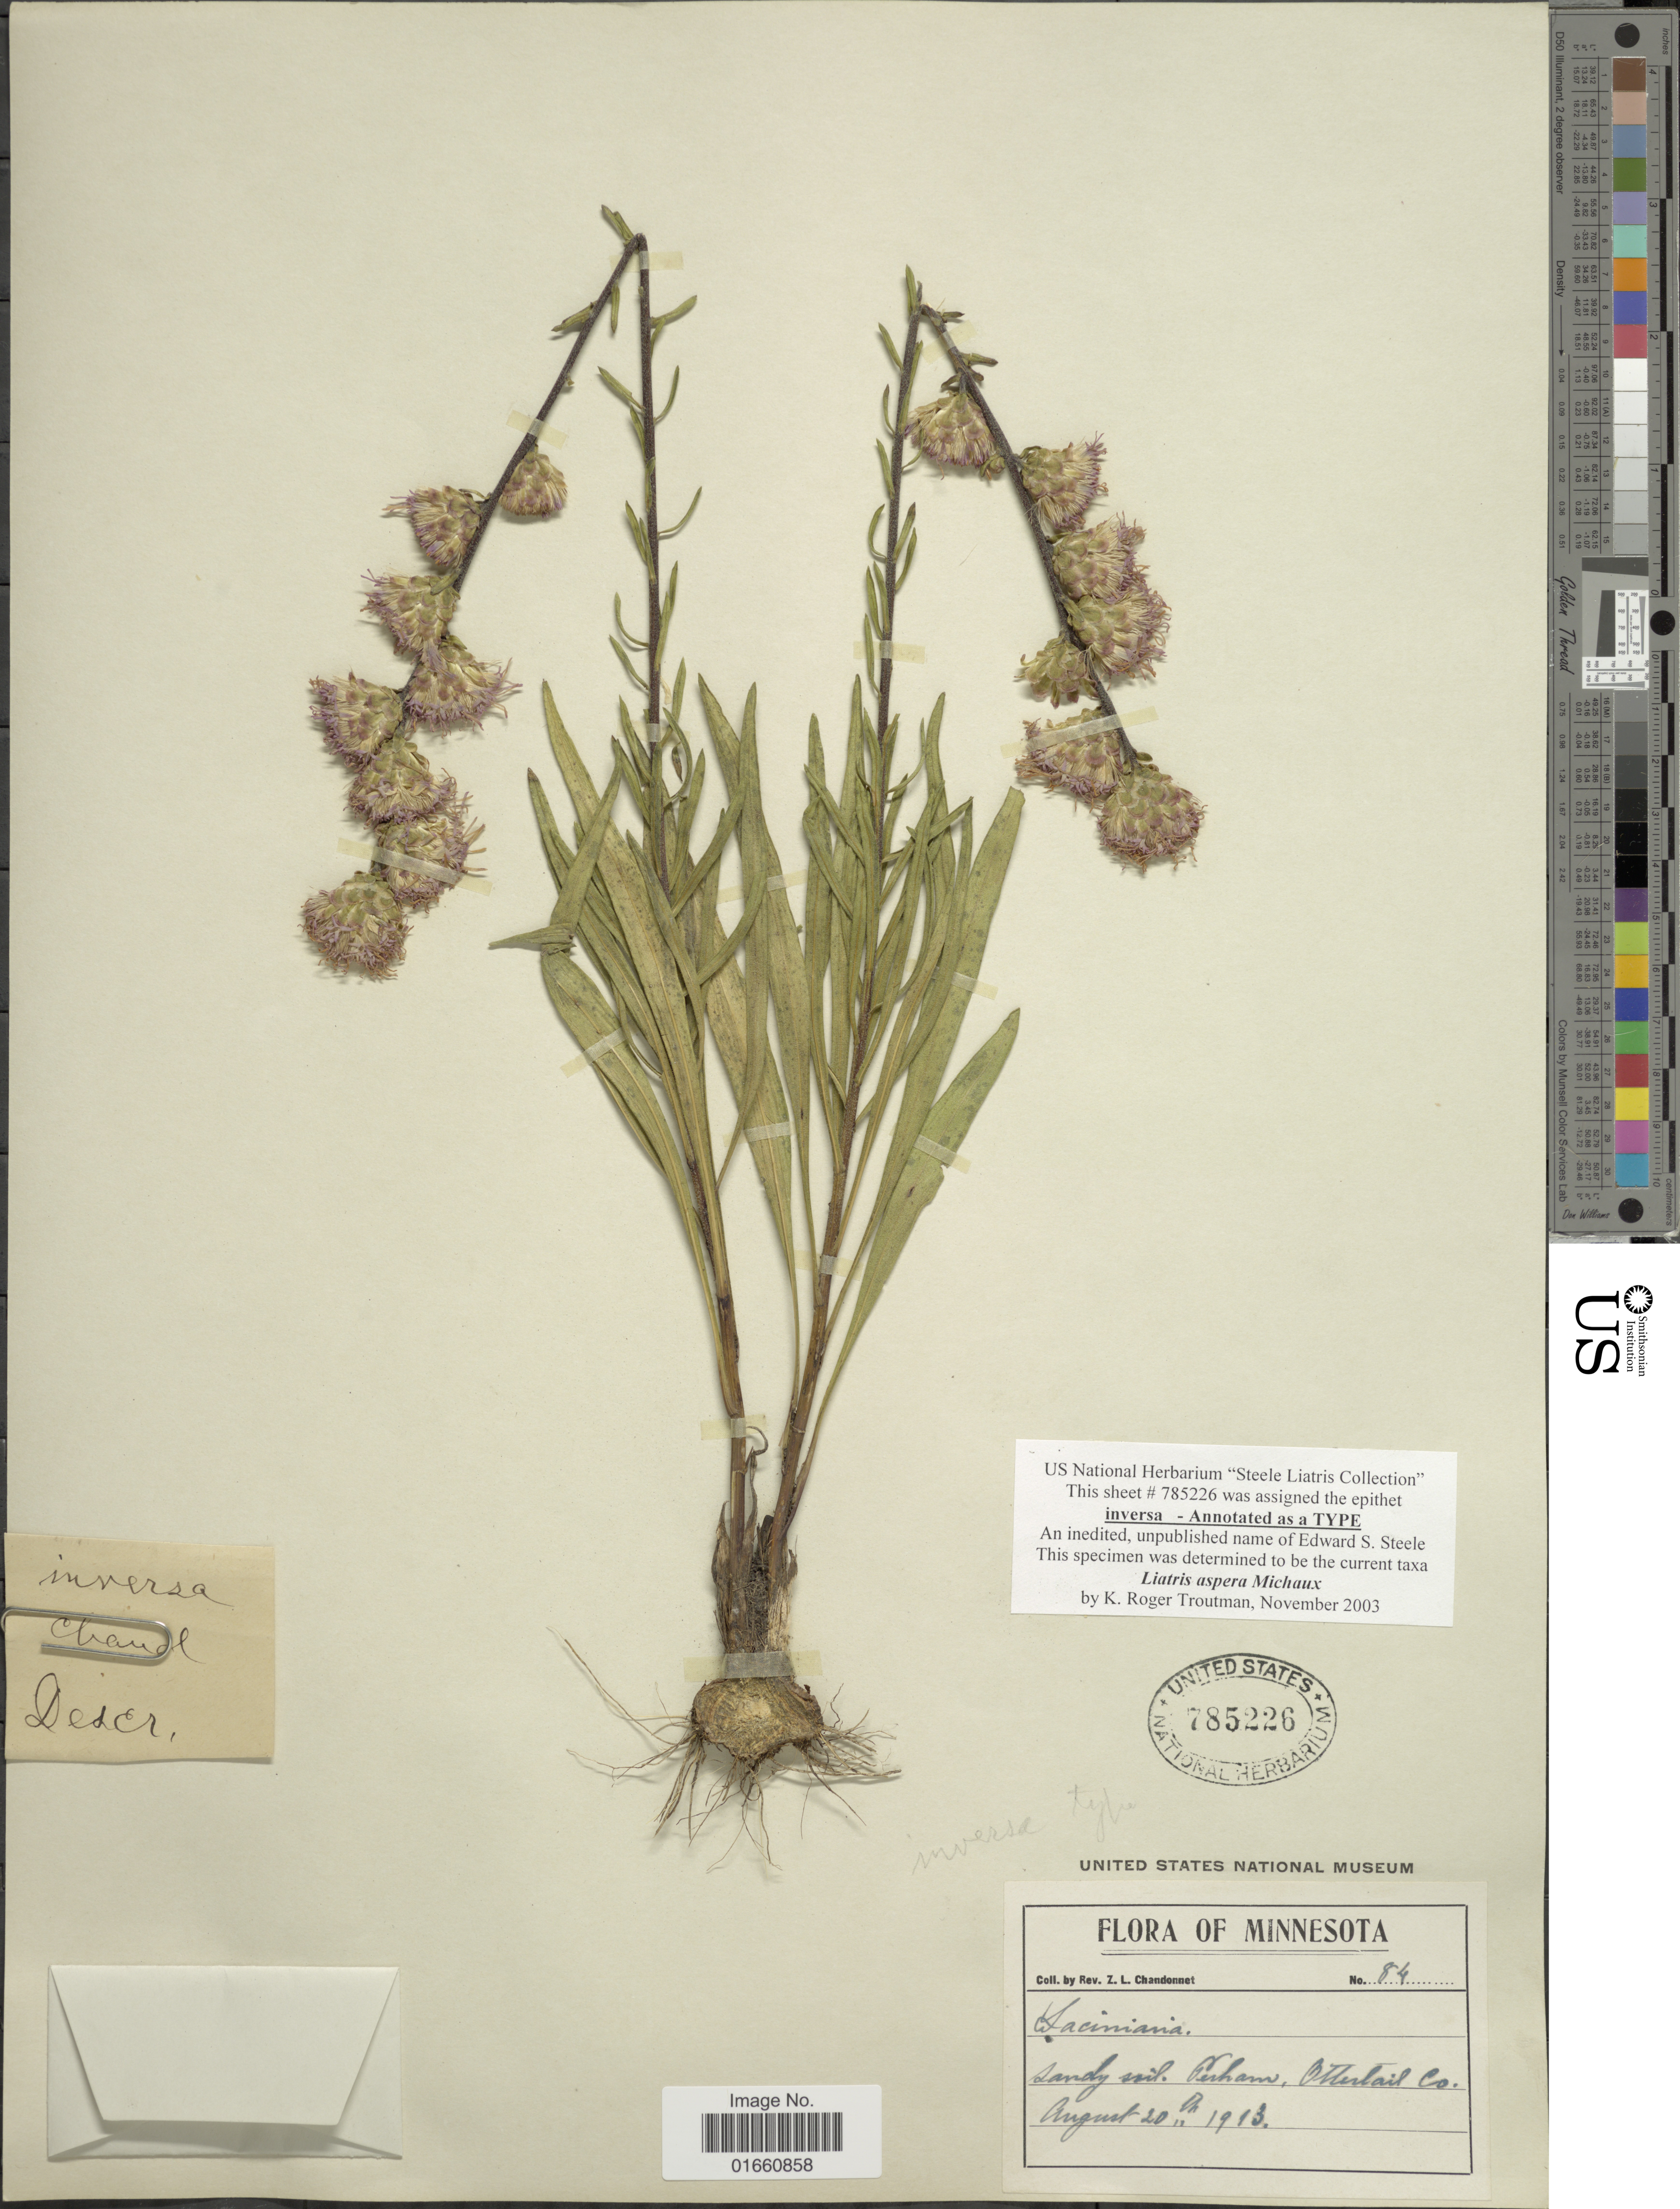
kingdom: Plantae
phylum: Tracheophyta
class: Magnoliopsida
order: Asterales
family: Asteraceae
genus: Liatris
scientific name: Liatris aspera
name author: Michx.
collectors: Z. Chandonnet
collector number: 84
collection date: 1913-08-20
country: United States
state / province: Minnesota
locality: Perham, Otter tail Co.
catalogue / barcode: US 785226